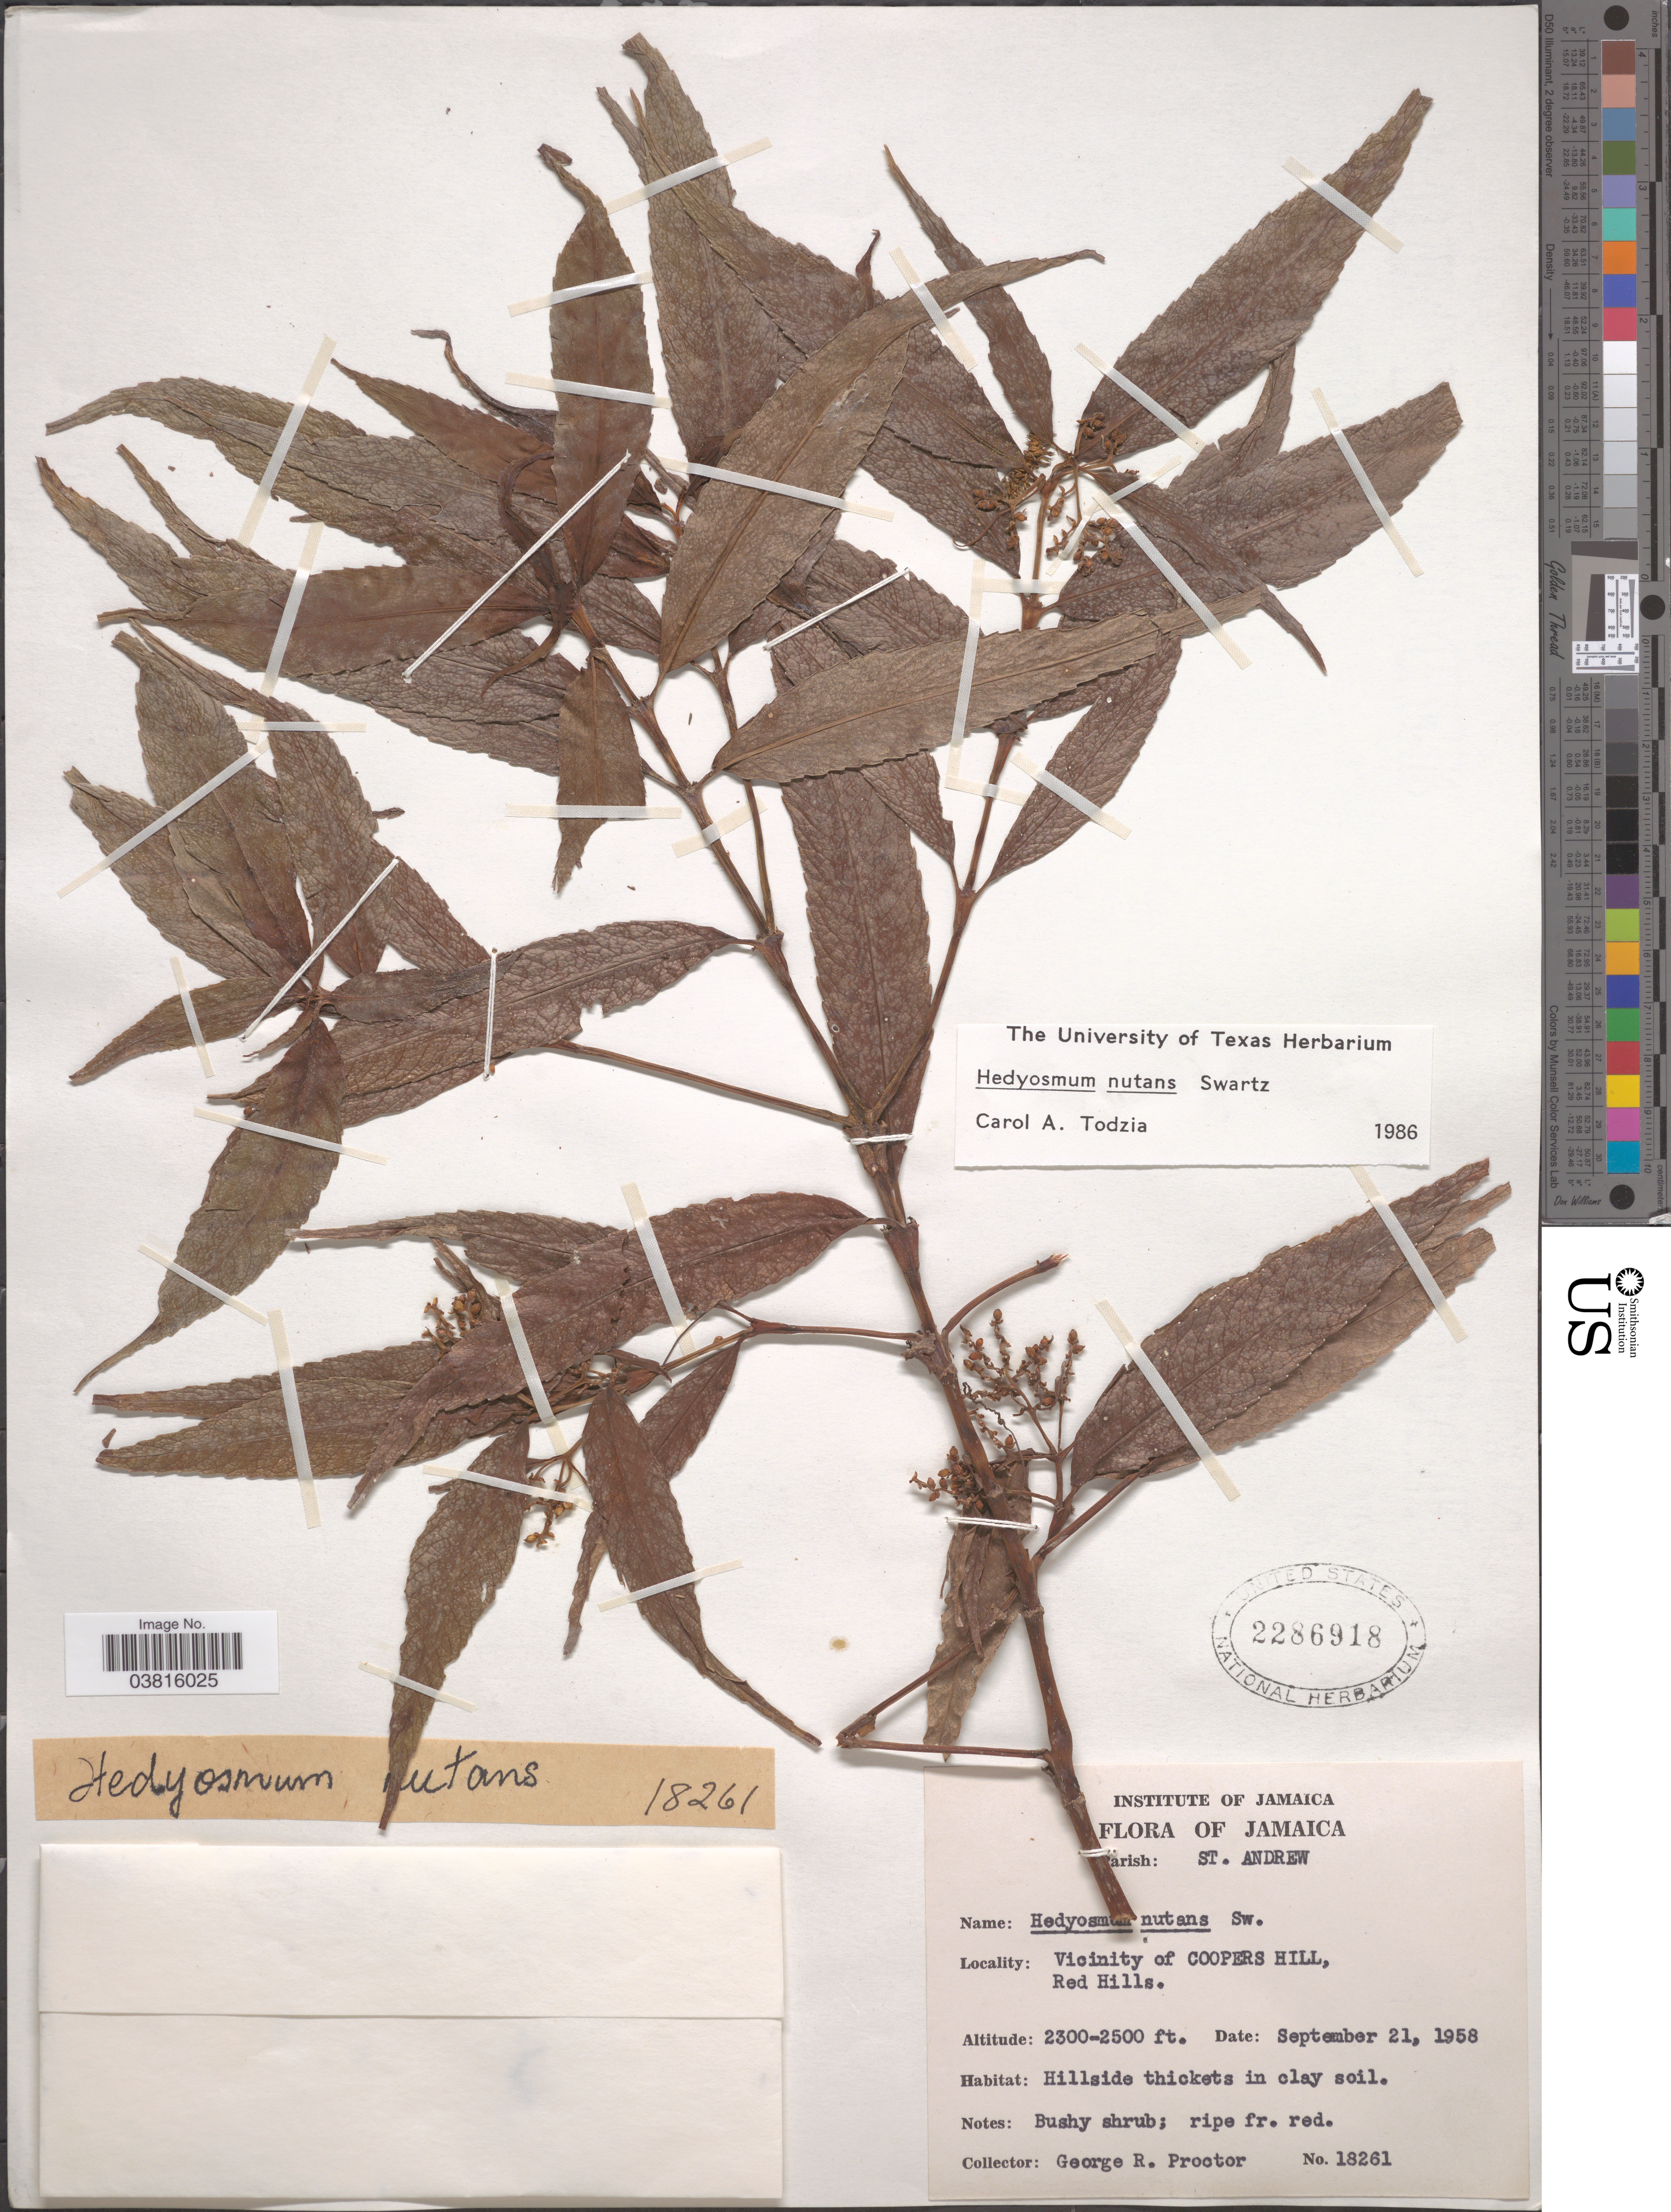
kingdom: Plantae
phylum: Tracheophyta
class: Magnoliopsida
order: Chloranthales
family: Chloranthaceae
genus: Hedyosmum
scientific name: Hedyosmum nutans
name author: Sw.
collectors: G. R. Proctor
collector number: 18261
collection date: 1958-09-21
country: Jamaica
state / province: Saint Andrew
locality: Parish: St. Andrew. Vicinity of Coopers Hill, Red Hills.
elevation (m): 701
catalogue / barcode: US 2286918